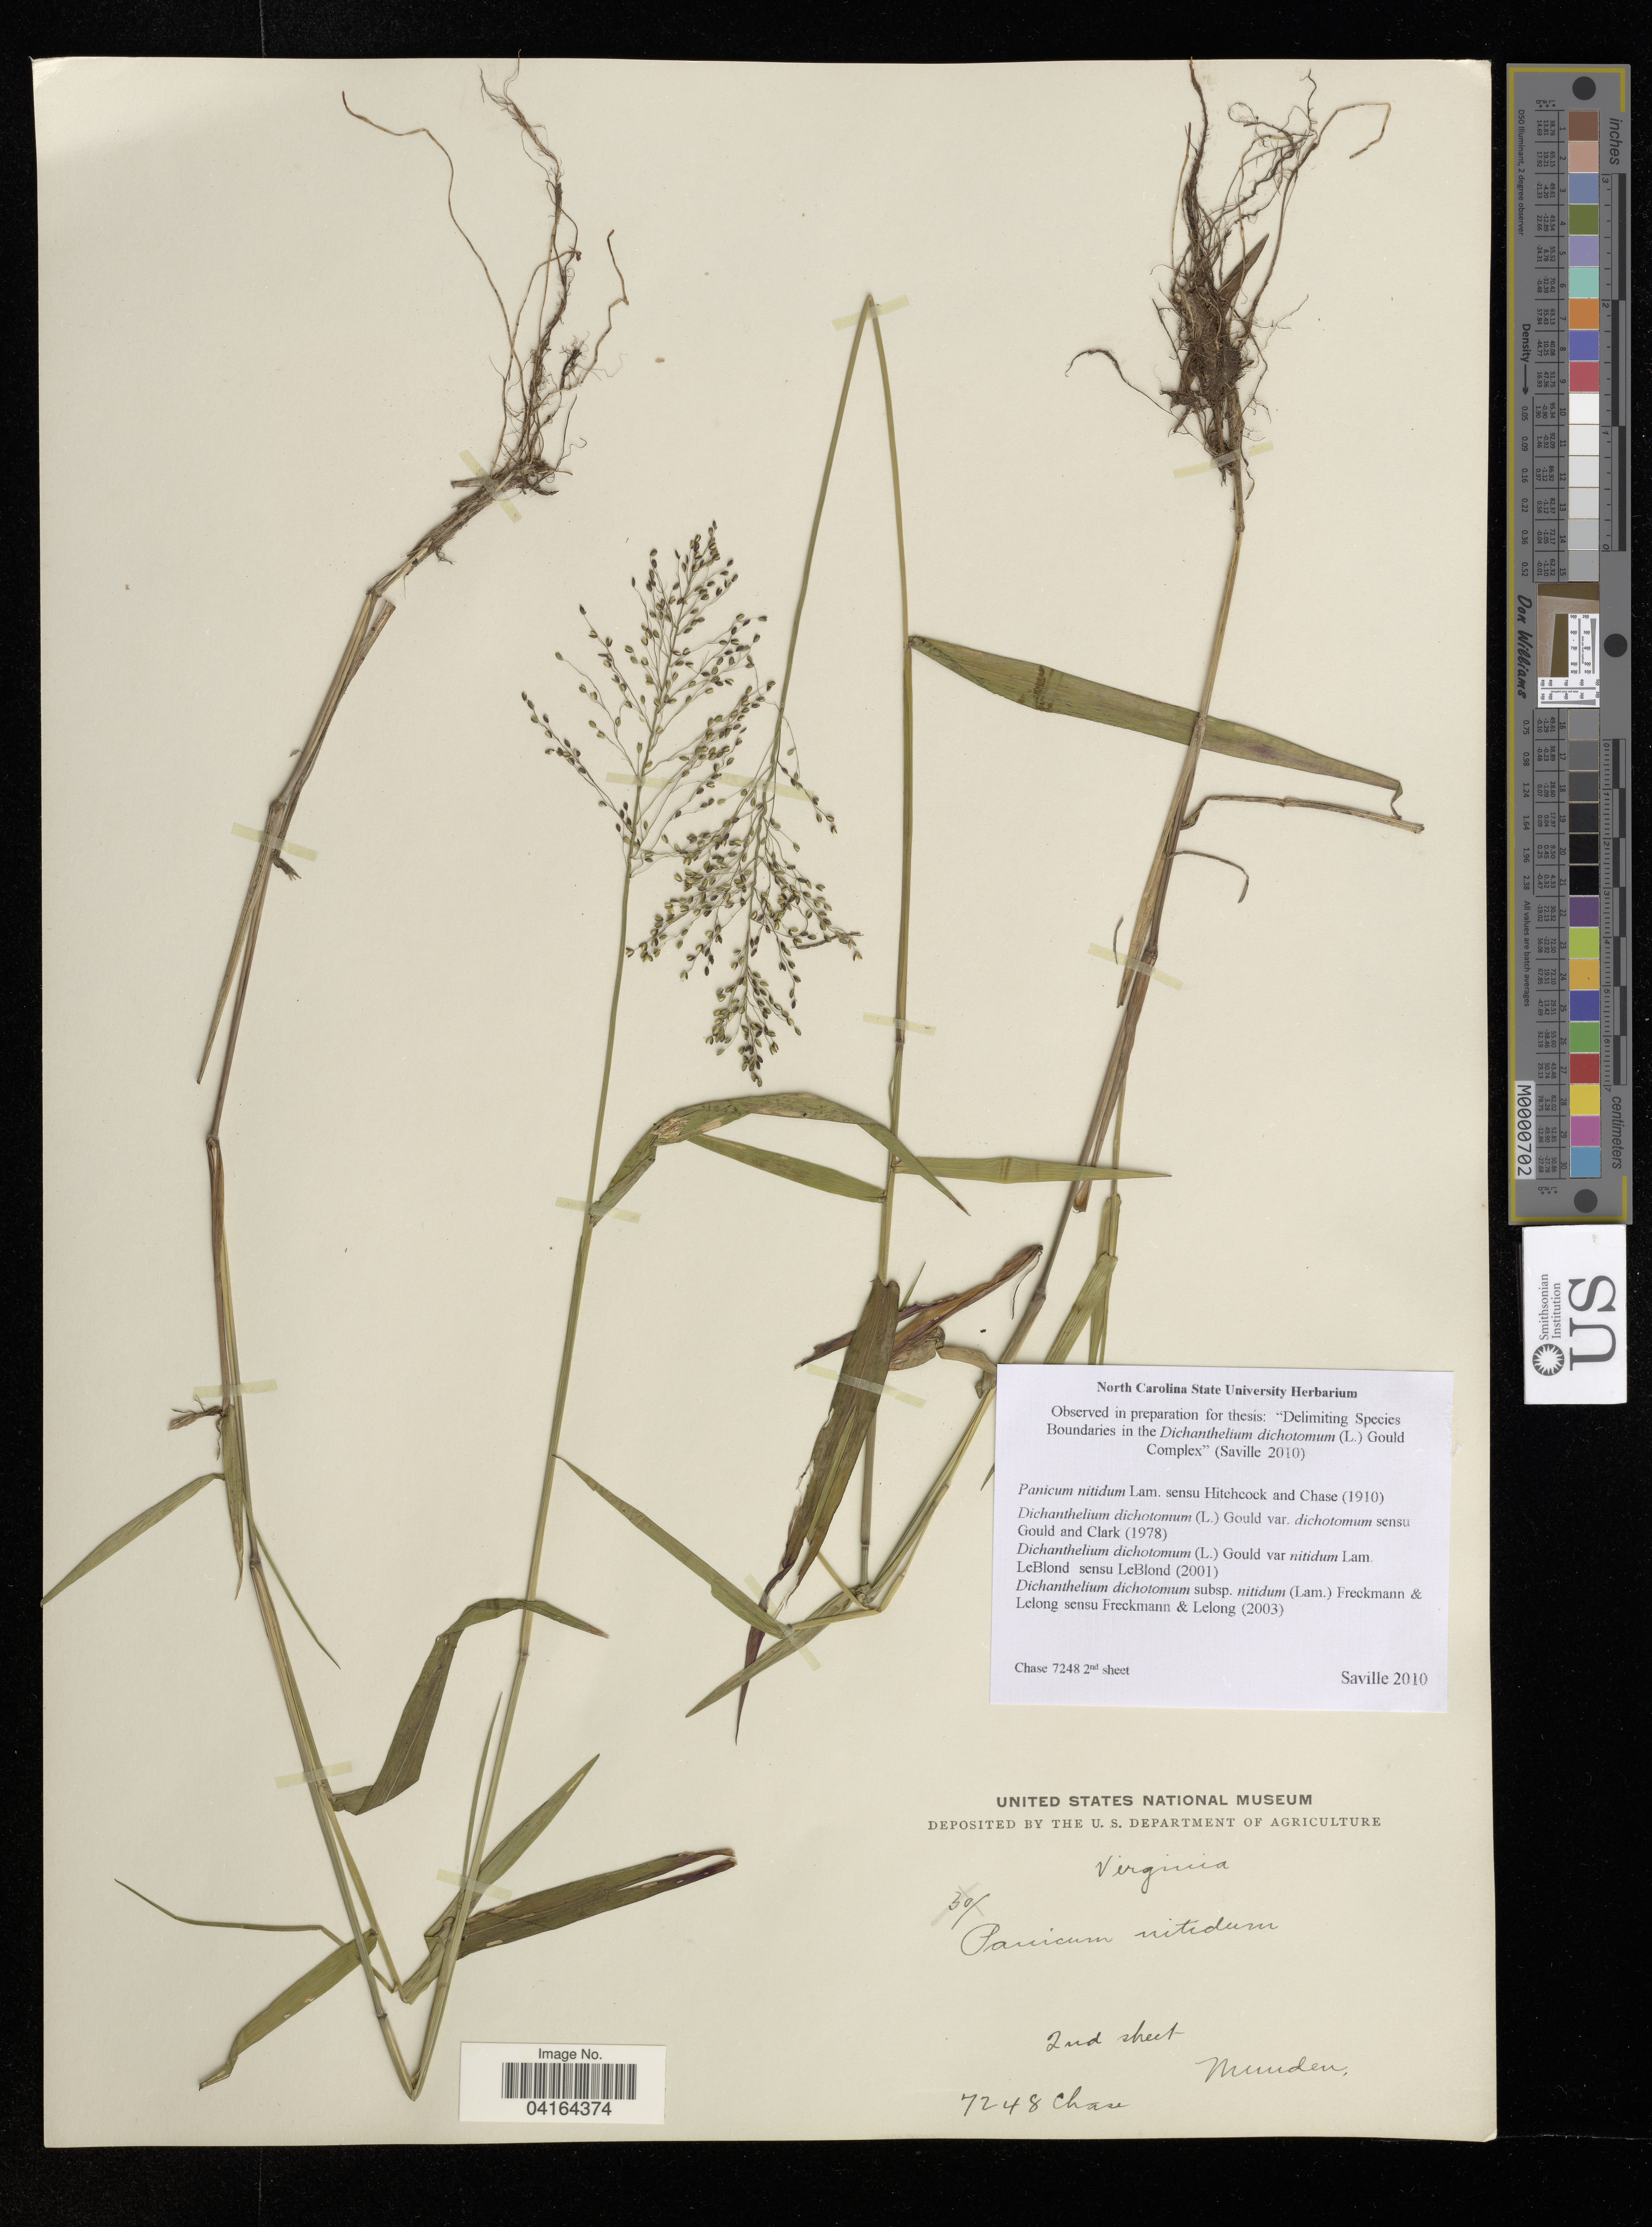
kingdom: Plantae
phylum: Tracheophyta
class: Liliopsida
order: Poales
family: Poaceae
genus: Dichanthelium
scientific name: Dichanthelium dichotomum subsp. nitidum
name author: (Lam.) Freckmann & Lelong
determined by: Saville, A. C., (NCSC), North Carolina State University (UNITED STATES)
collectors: Chase, --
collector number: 7248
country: United States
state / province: Virginia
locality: Munden.